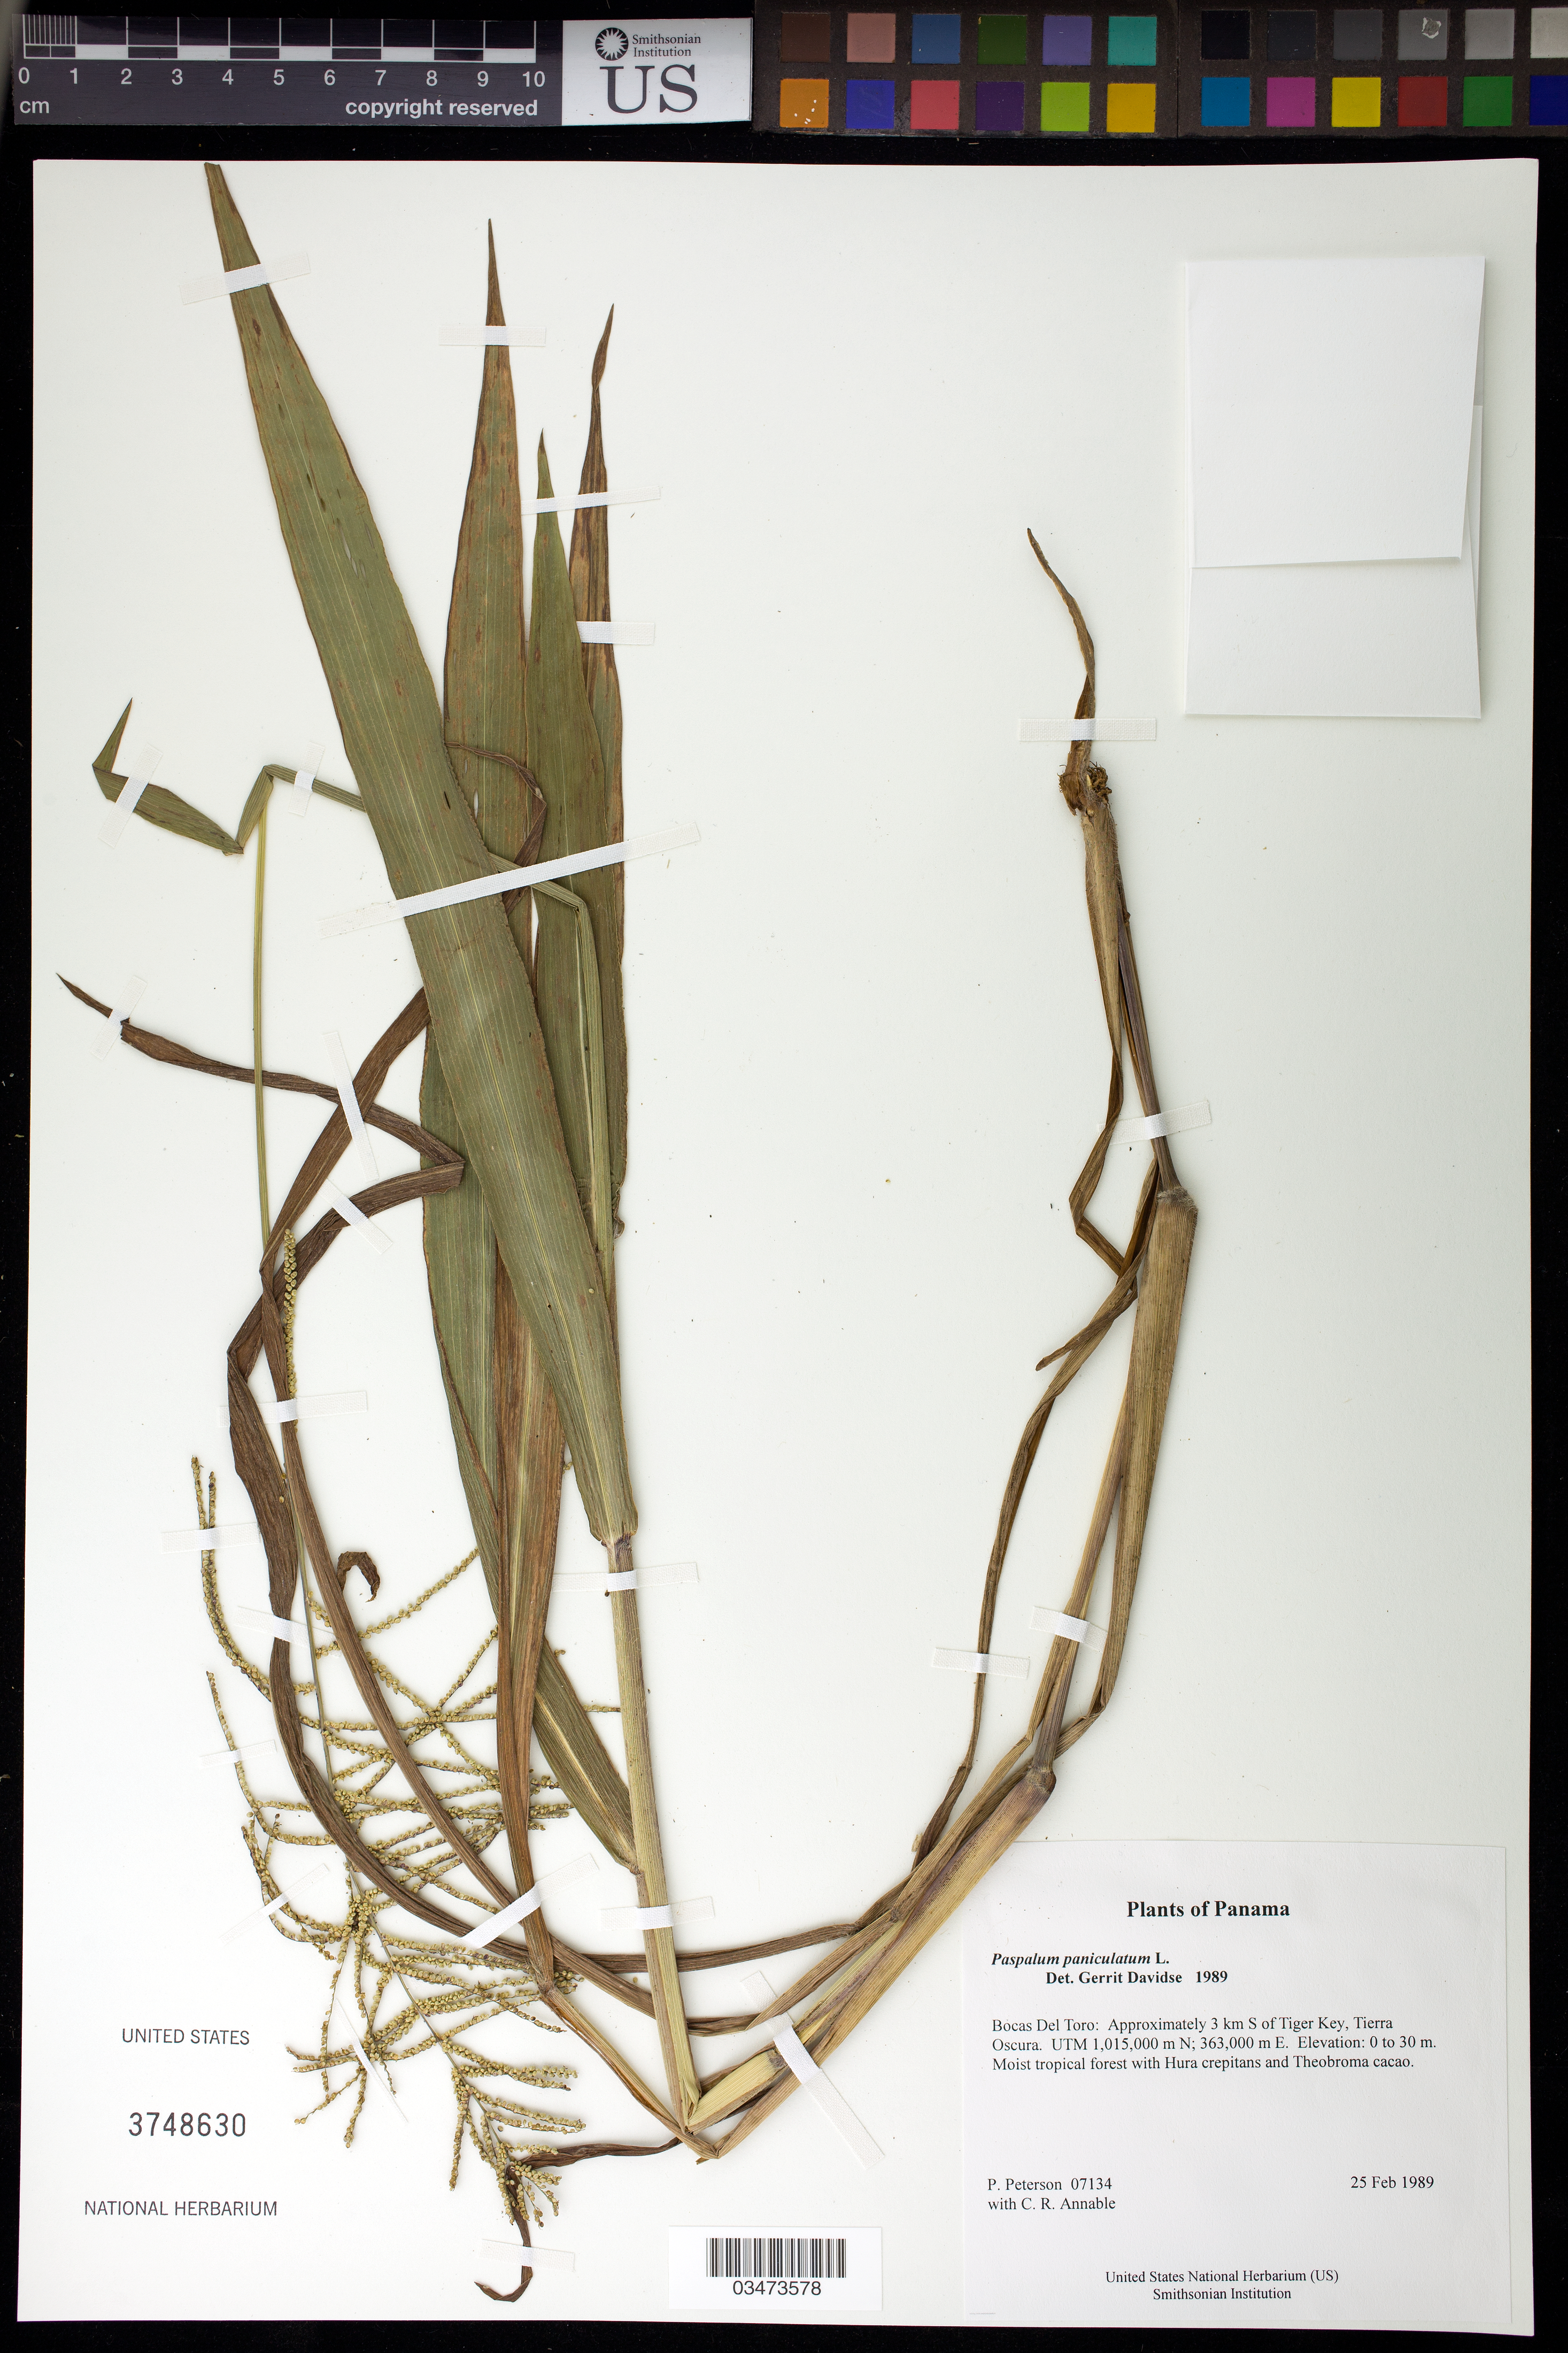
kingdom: Plantae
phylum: Tracheophyta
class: Liliopsida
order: Poales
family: Poaceae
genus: Paspalum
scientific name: Paspalum paniculatum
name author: L.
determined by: Davidse, Gerrit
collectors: P. M. Peterson & C. R. Annable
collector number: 07134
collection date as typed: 25 Feb 1989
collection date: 1989-02-25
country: Panama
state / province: Bocas del Toro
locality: Approximately 3 km S of Tiger Key, Tierra Oscura. UTM 1,015,000 m N; 363,000 m E.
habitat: Moist tropical forest with Hura crepitans and Theobroma cacao.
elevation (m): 0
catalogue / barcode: US 3748630